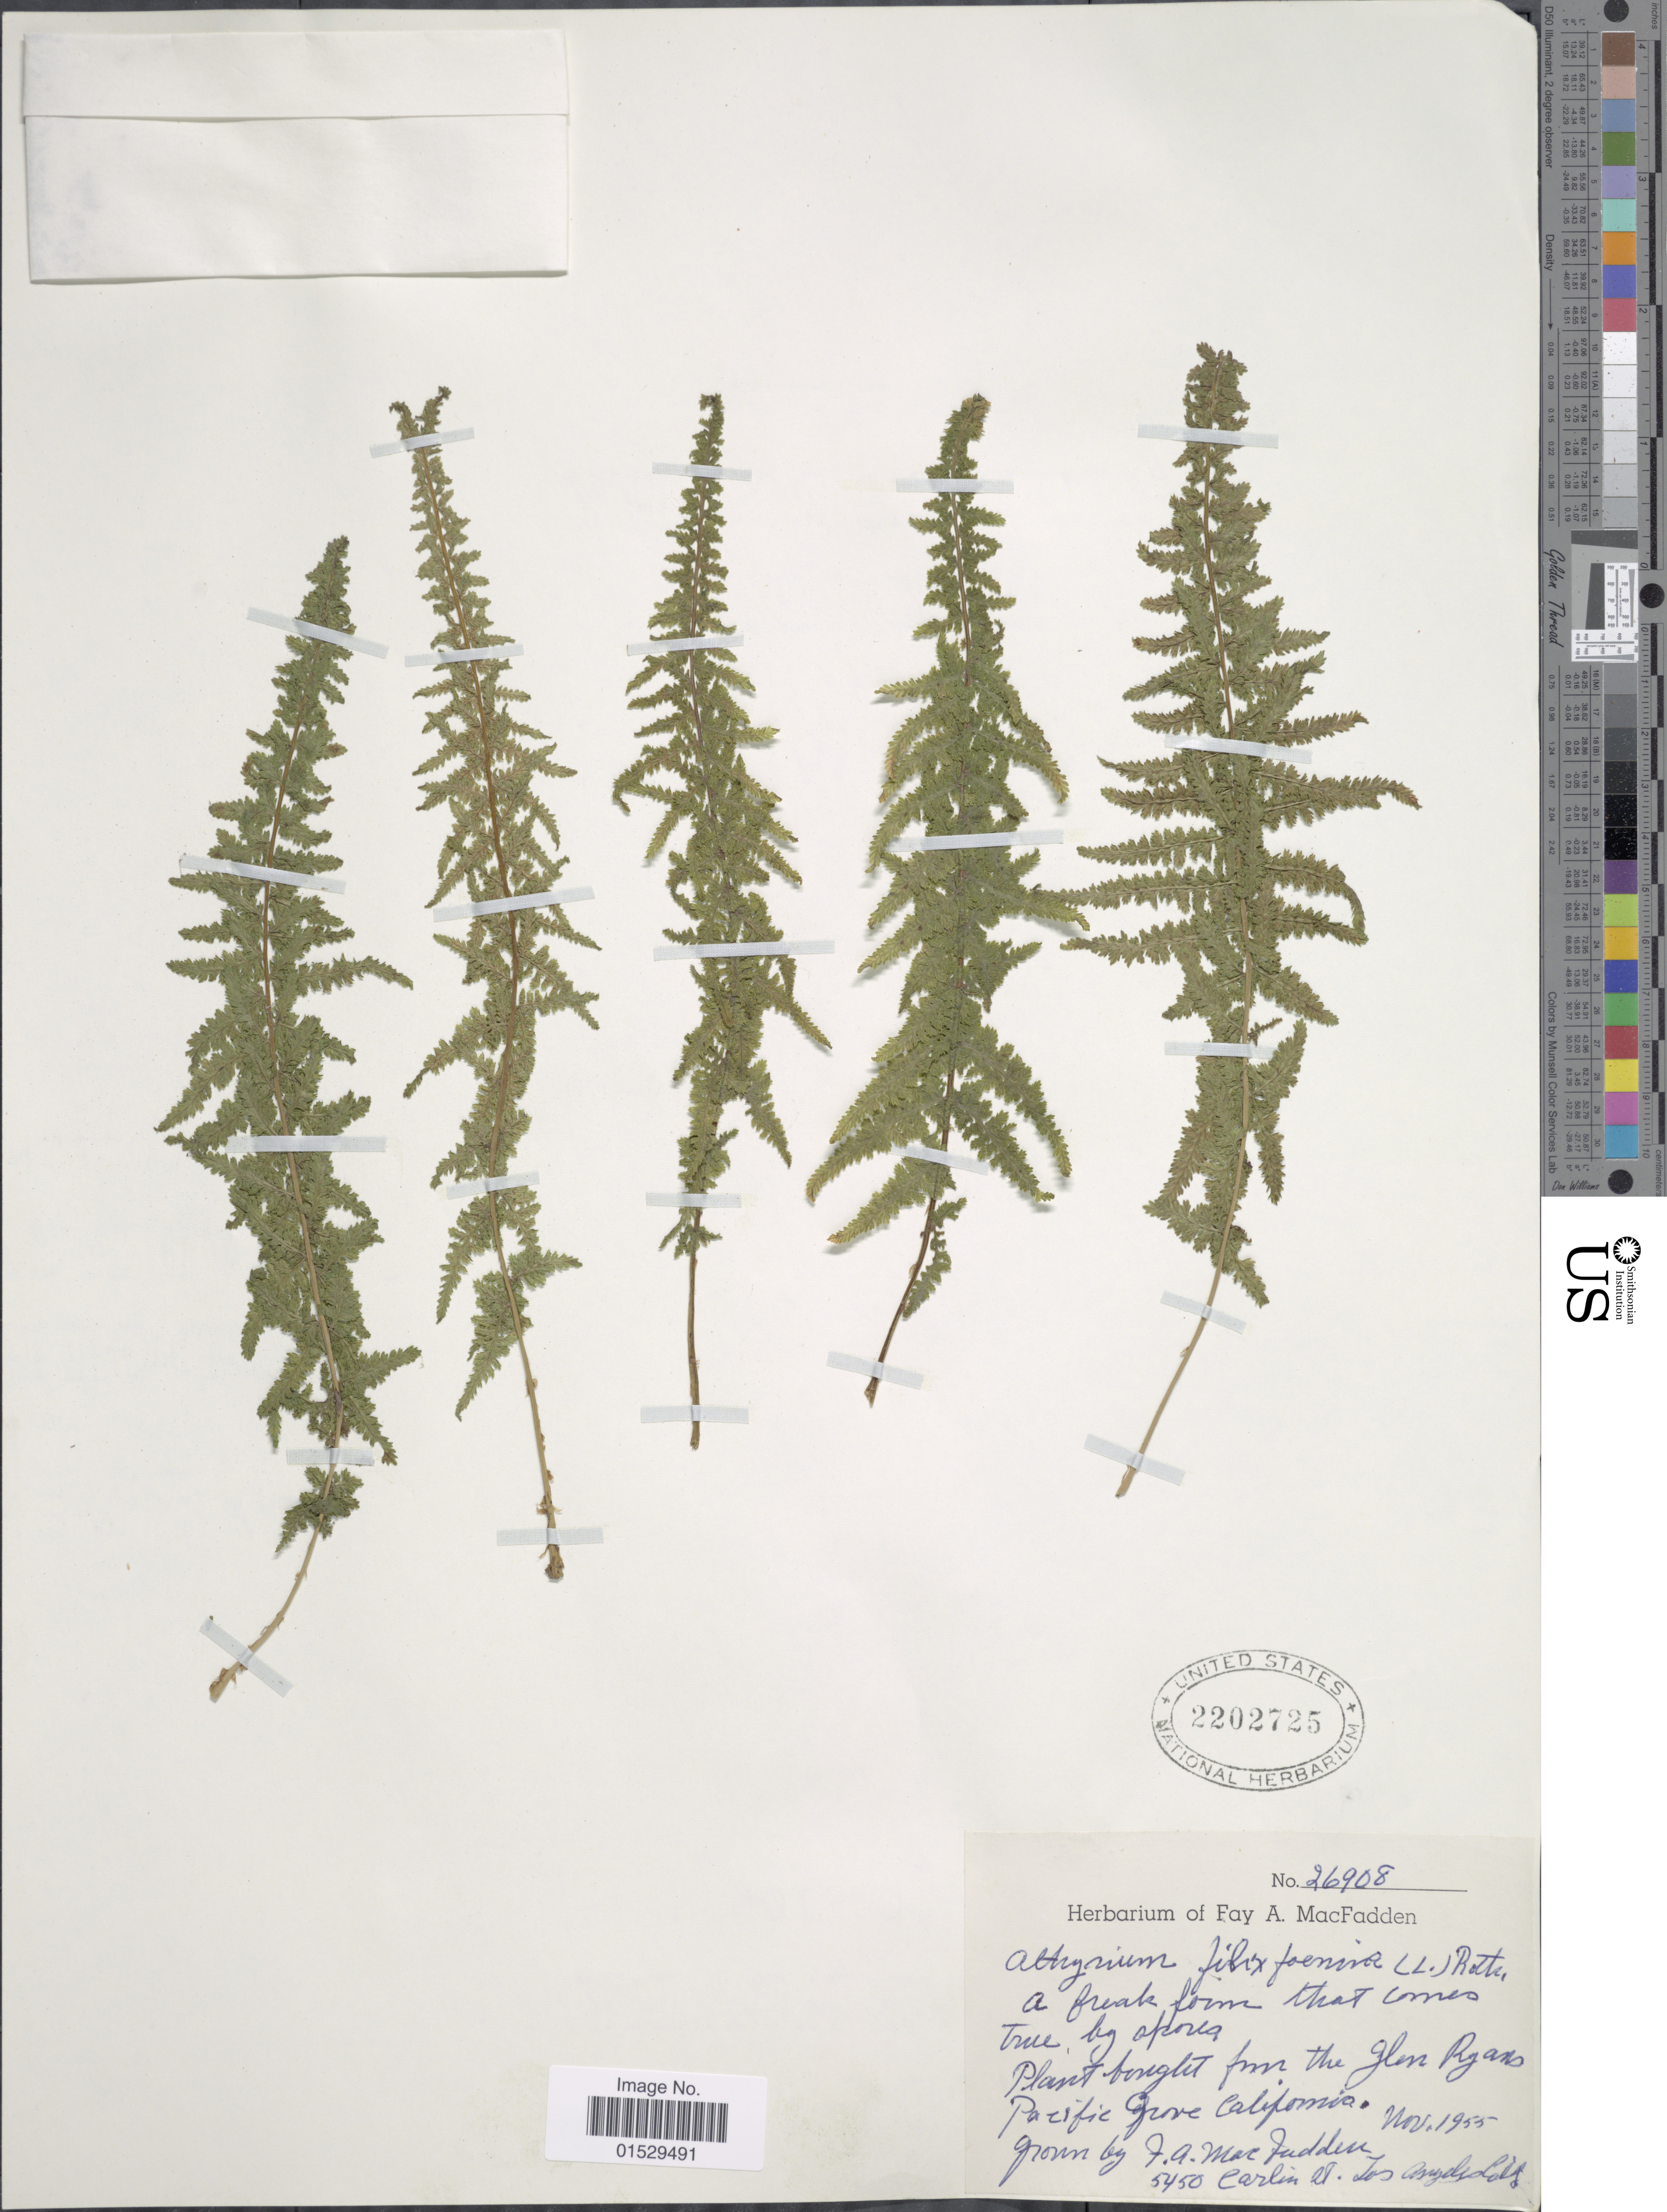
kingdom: Plantae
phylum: Tracheophyta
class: Polypodiopsida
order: Polypodiales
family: Athyriaceae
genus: Athyrium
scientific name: Athyrium filix-femina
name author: (L.) Roth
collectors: F. MacFadden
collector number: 5450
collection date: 1955-11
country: United States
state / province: California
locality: Plant bought from the Glen Ryans Pacific Grove.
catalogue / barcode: US 2202725